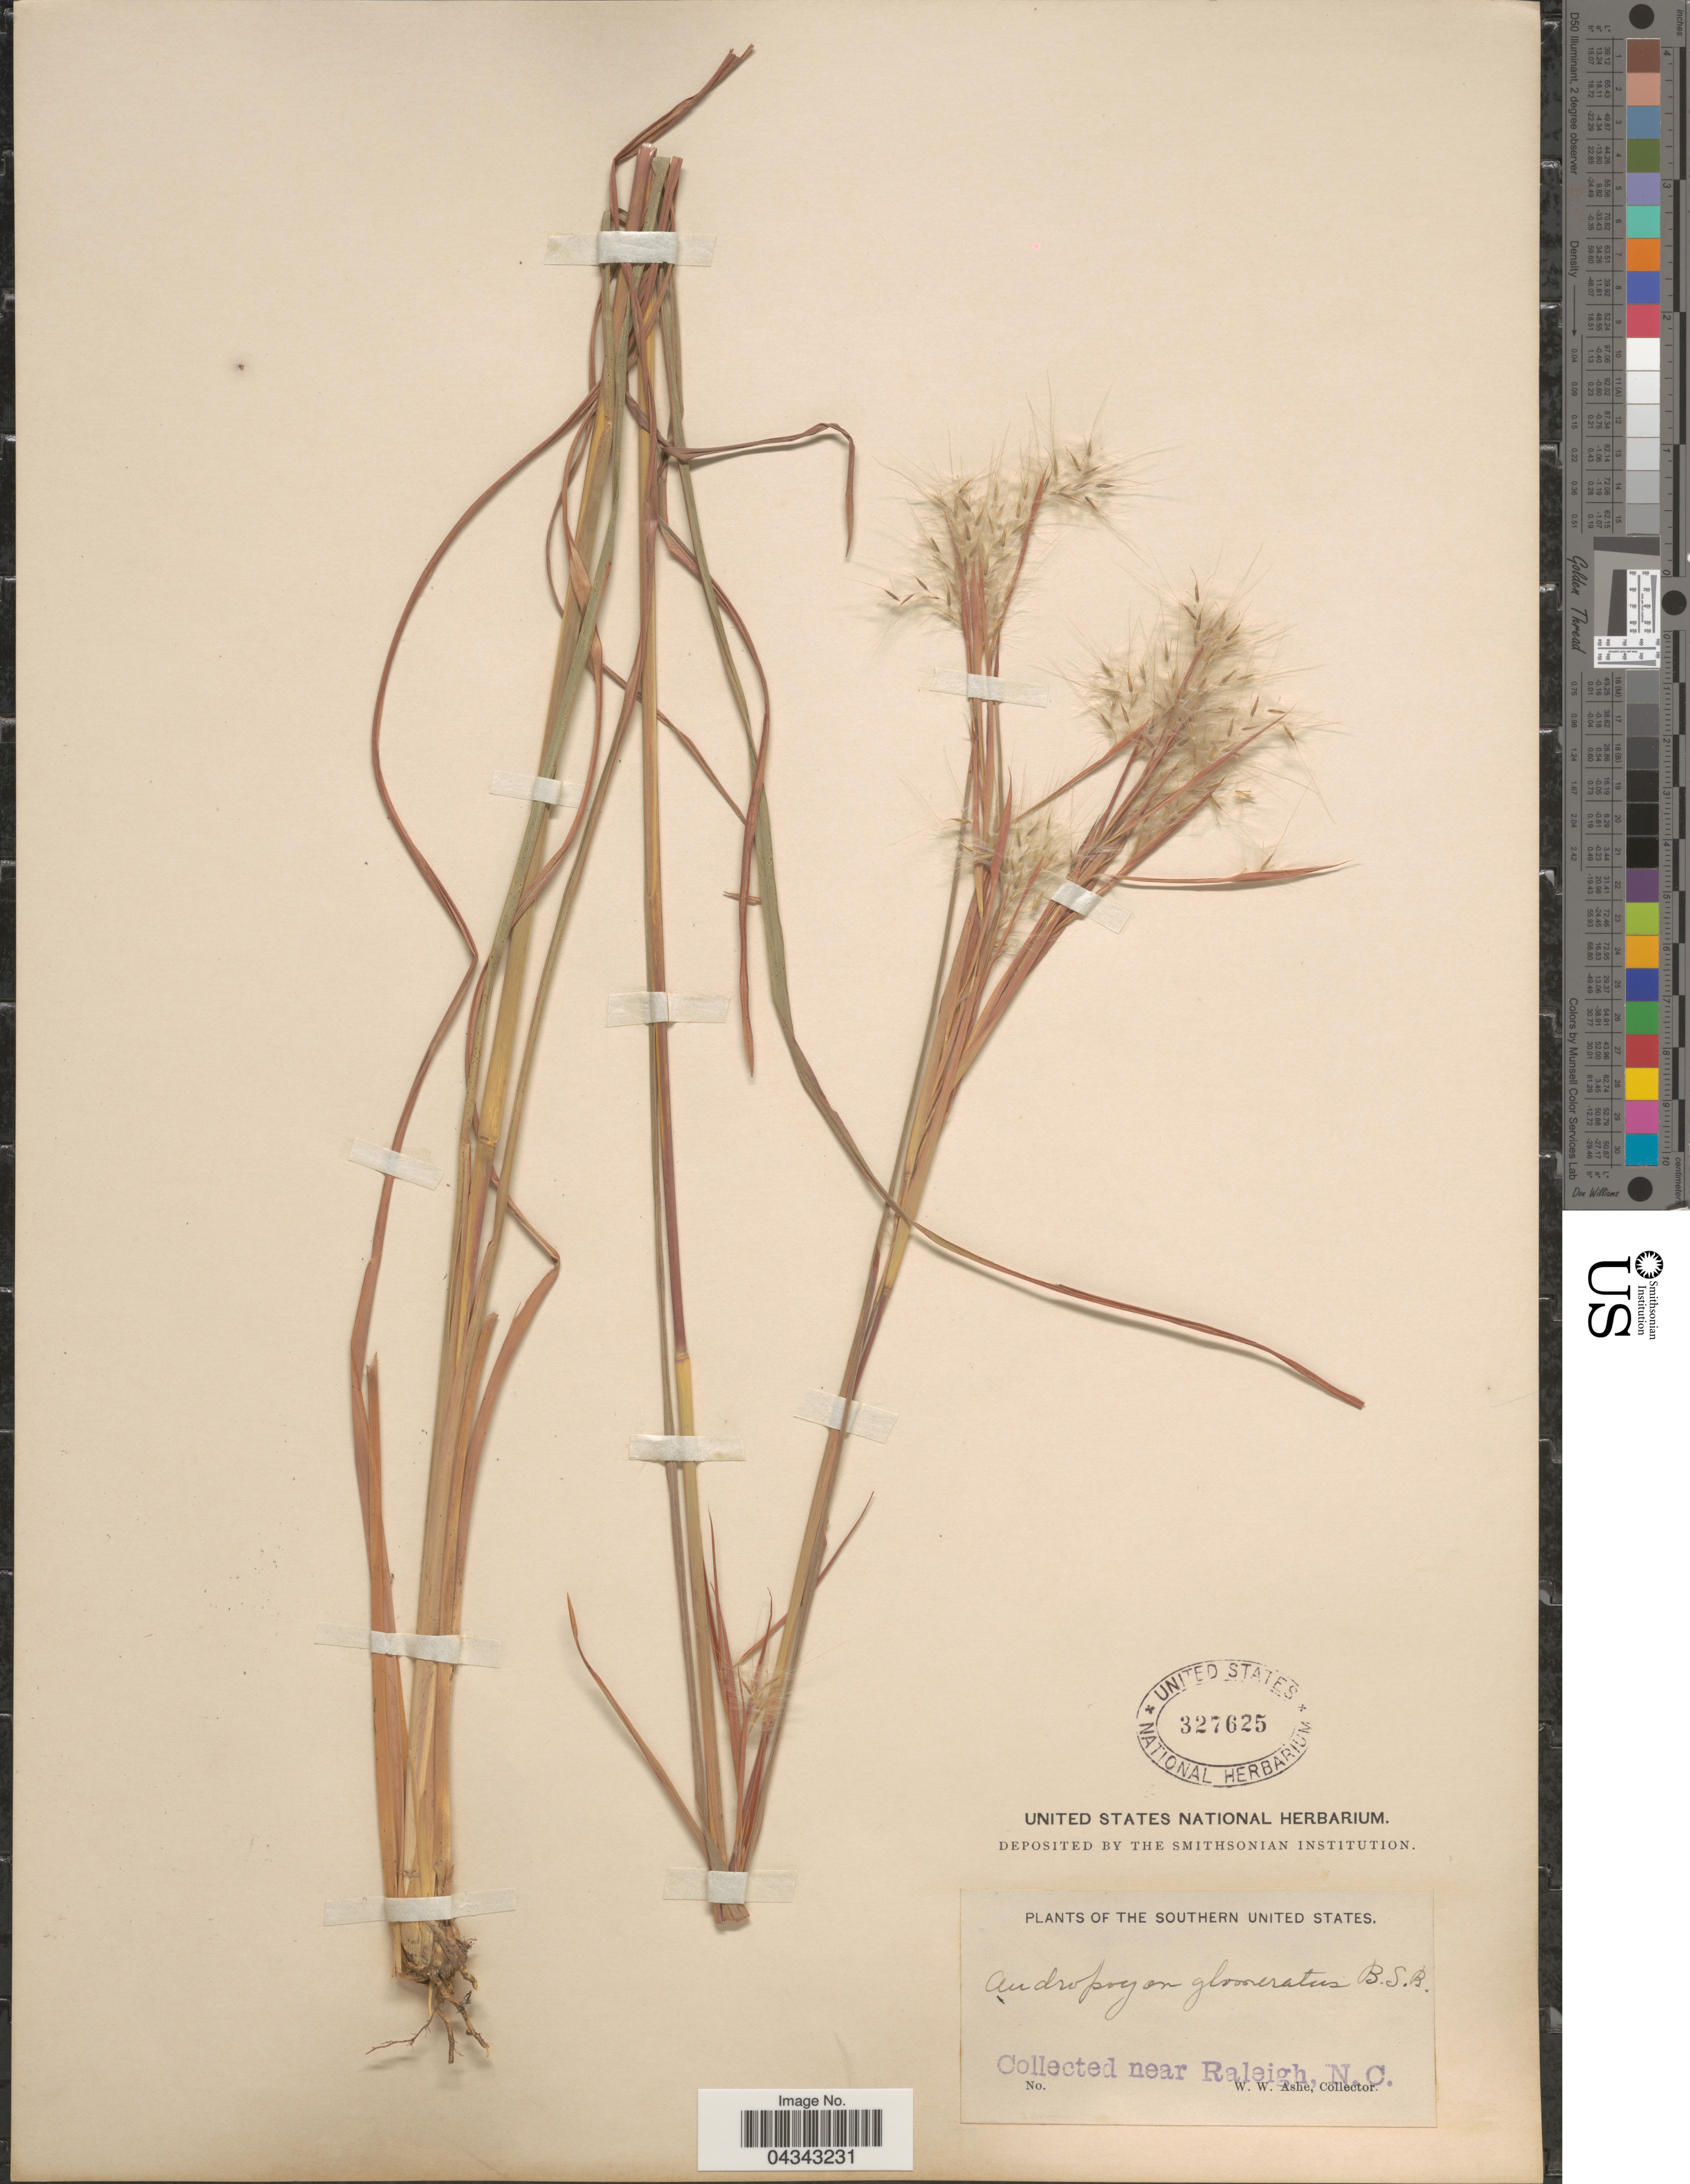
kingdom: Plantae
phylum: Tracheophyta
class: Liliopsida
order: Poales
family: Poaceae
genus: Andropogon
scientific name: Andropogon glomeratus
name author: (Walter) Britton, Stearns & Poggenb.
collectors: W. W. Ashe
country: United States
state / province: North Carolina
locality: Southern United States. Near Raleigh.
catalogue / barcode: US 327625